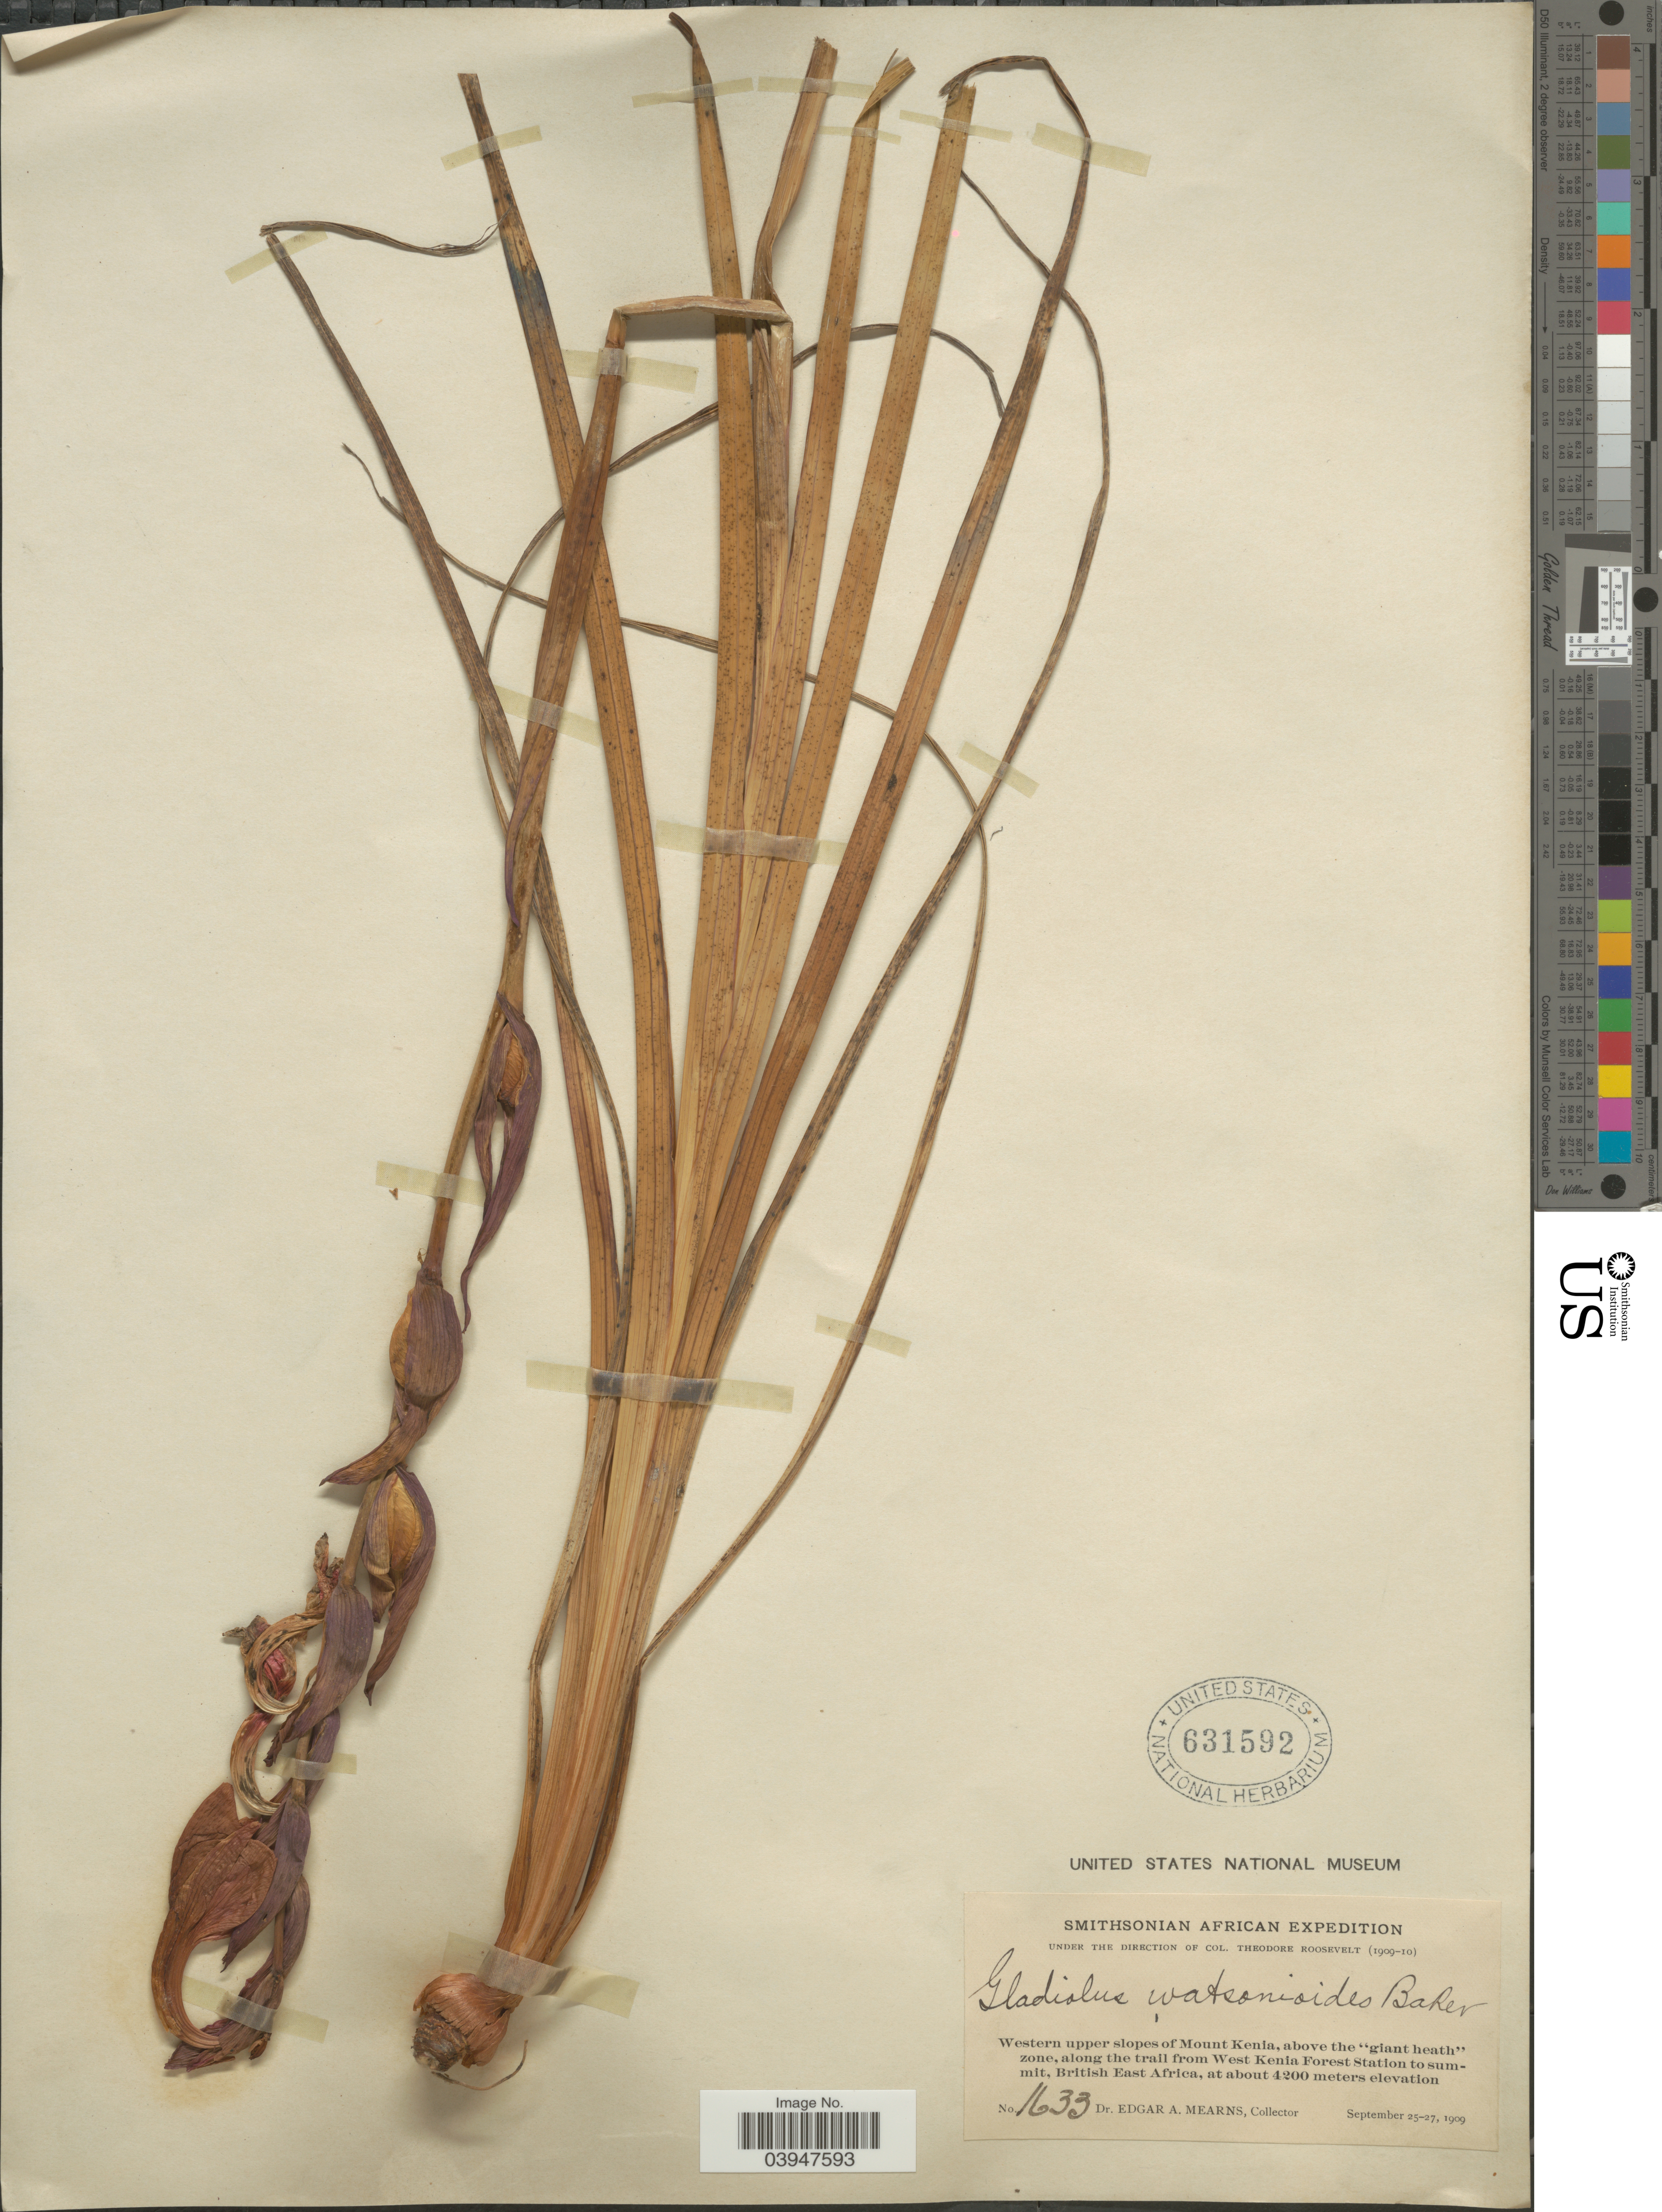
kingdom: Plantae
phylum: Tracheophyta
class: Liliopsida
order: Asparagales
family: Iridaceae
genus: Gladiolus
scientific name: Gladiolus watsonioides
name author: Baker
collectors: E. A. Mearns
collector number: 1633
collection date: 1909-09-25/1909-09-27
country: Kenya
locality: Western upper slopes of Mount Kenia, above the "giant heath" zone, along the trail from West Kenia Forest Station to summit, British East Africa.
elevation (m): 4200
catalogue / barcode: US 631592